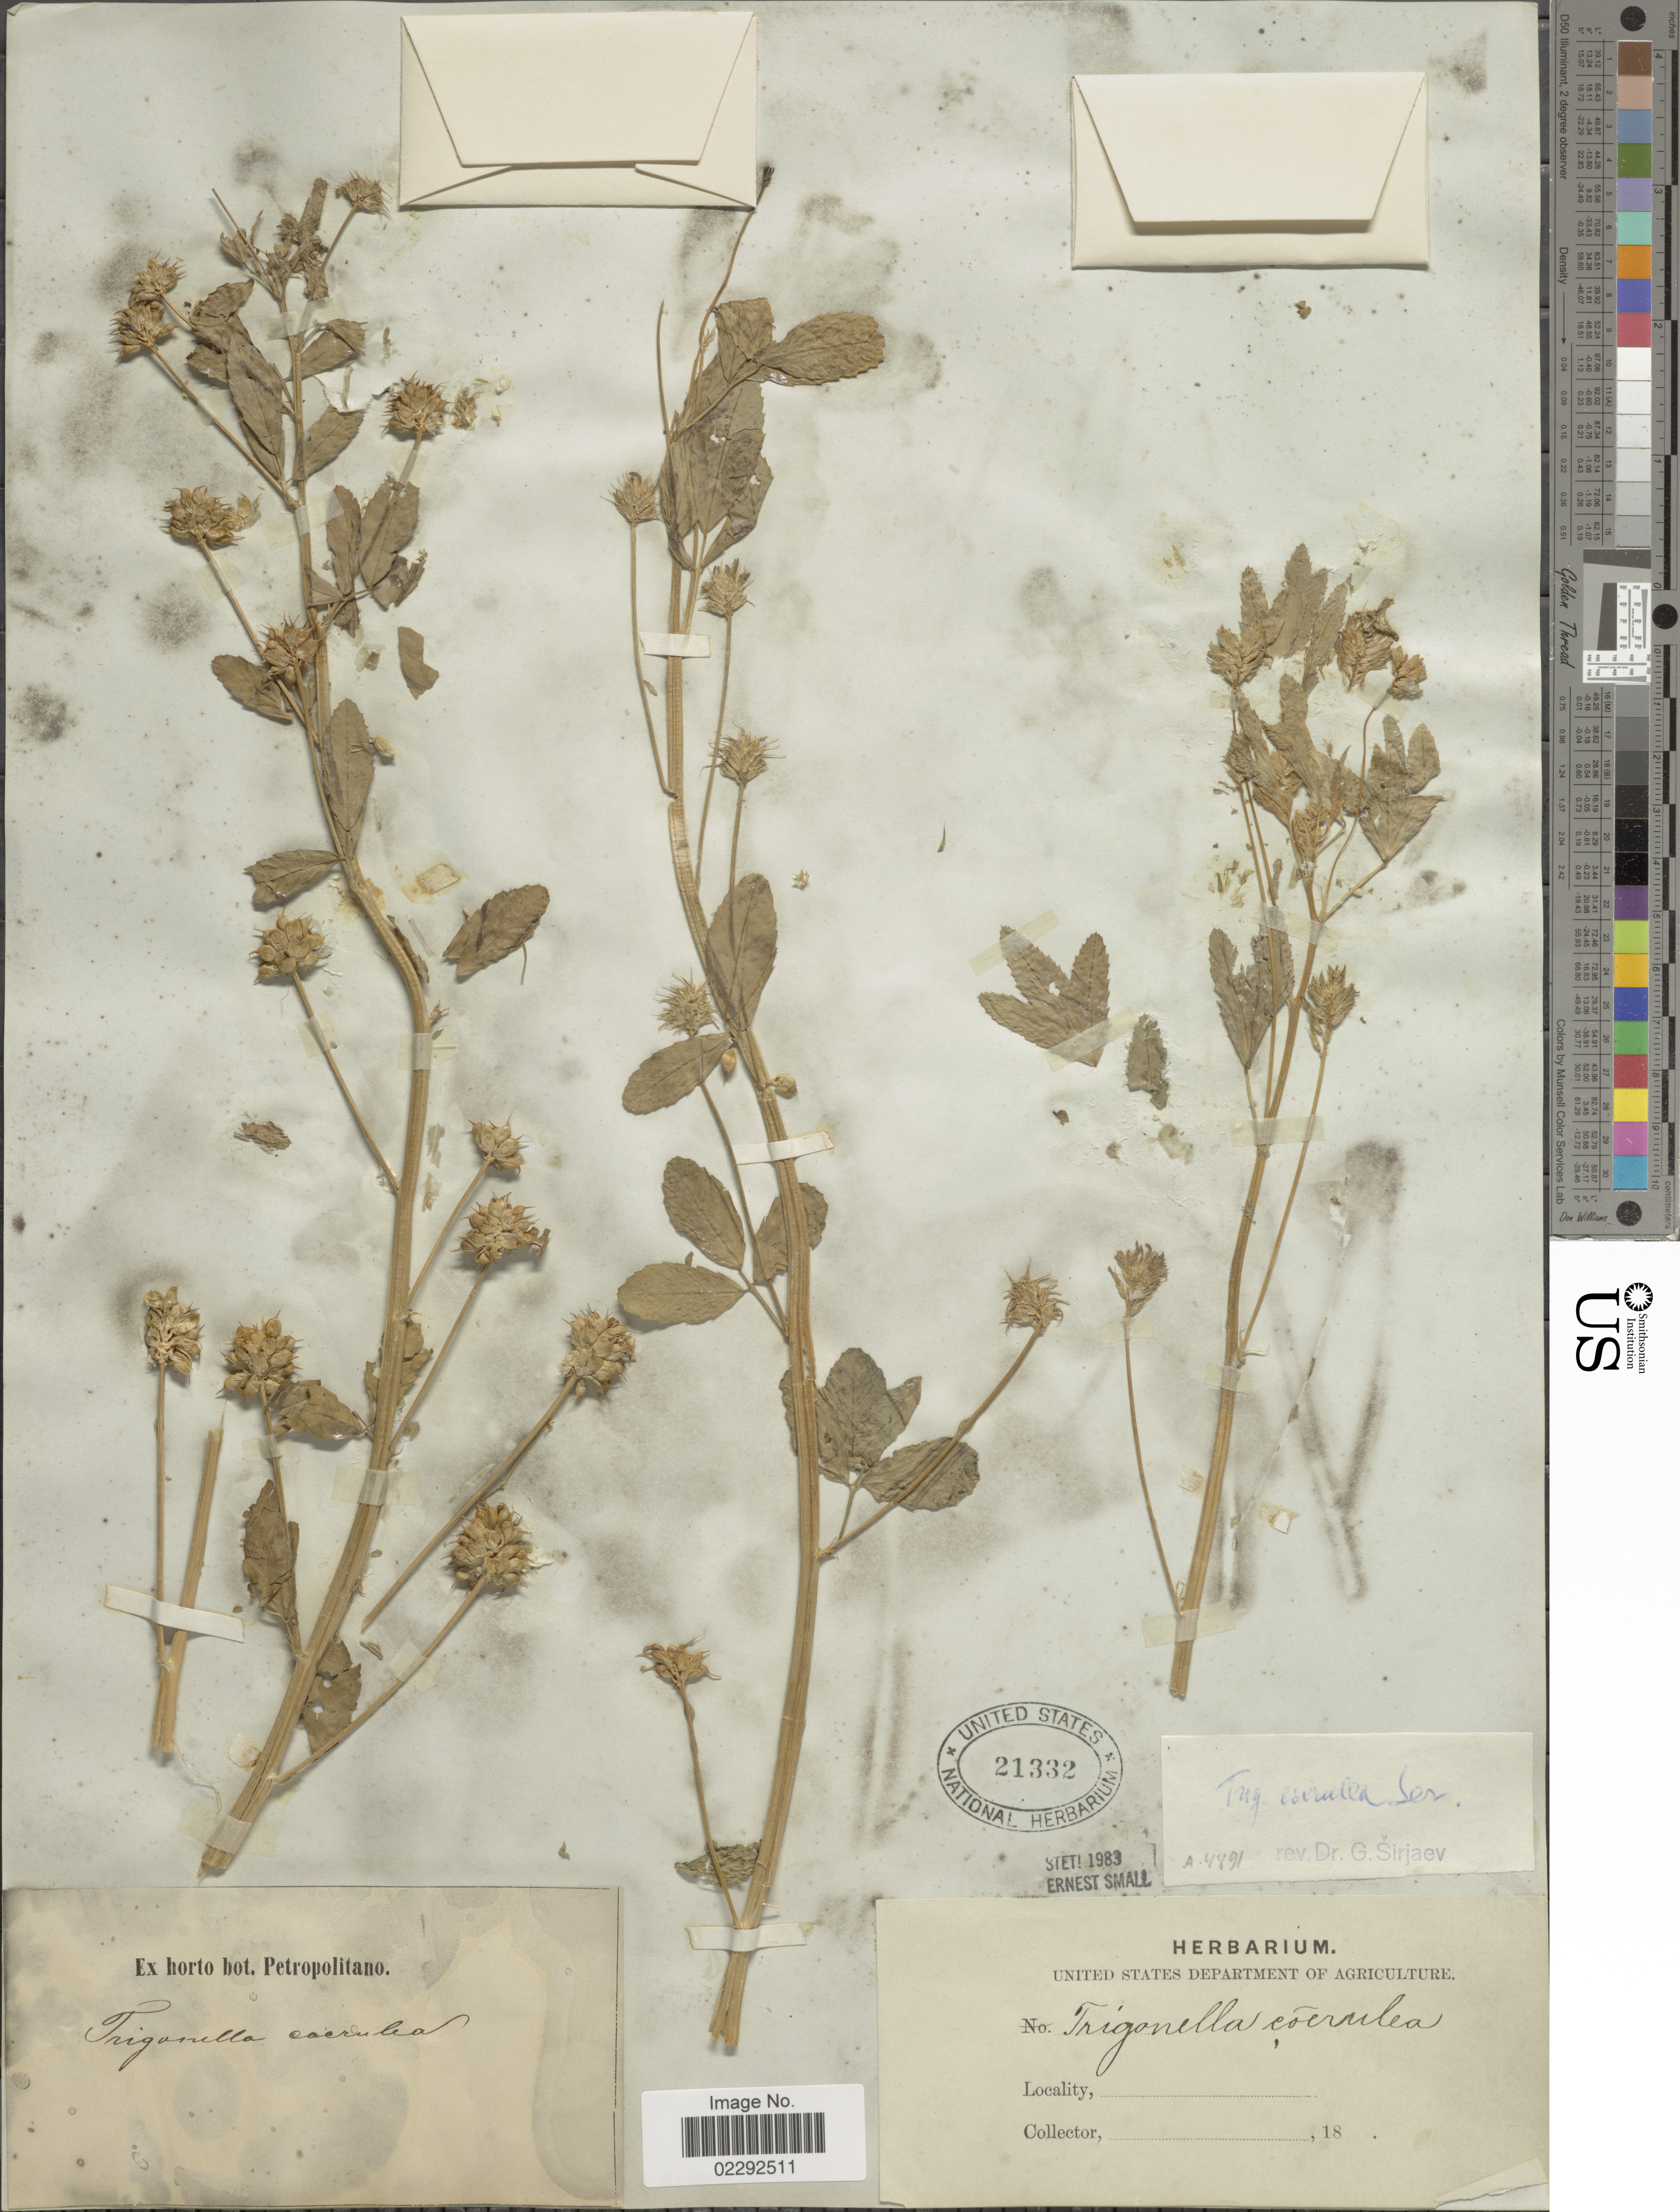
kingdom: Plantae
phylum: Tracheophyta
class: Magnoliopsida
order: Fabales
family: Fabaceae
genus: Trigonella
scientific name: Trigonella caerulea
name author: (L.) Ser.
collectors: ex Horto Bot. Petropolitano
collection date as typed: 18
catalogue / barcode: US 21332